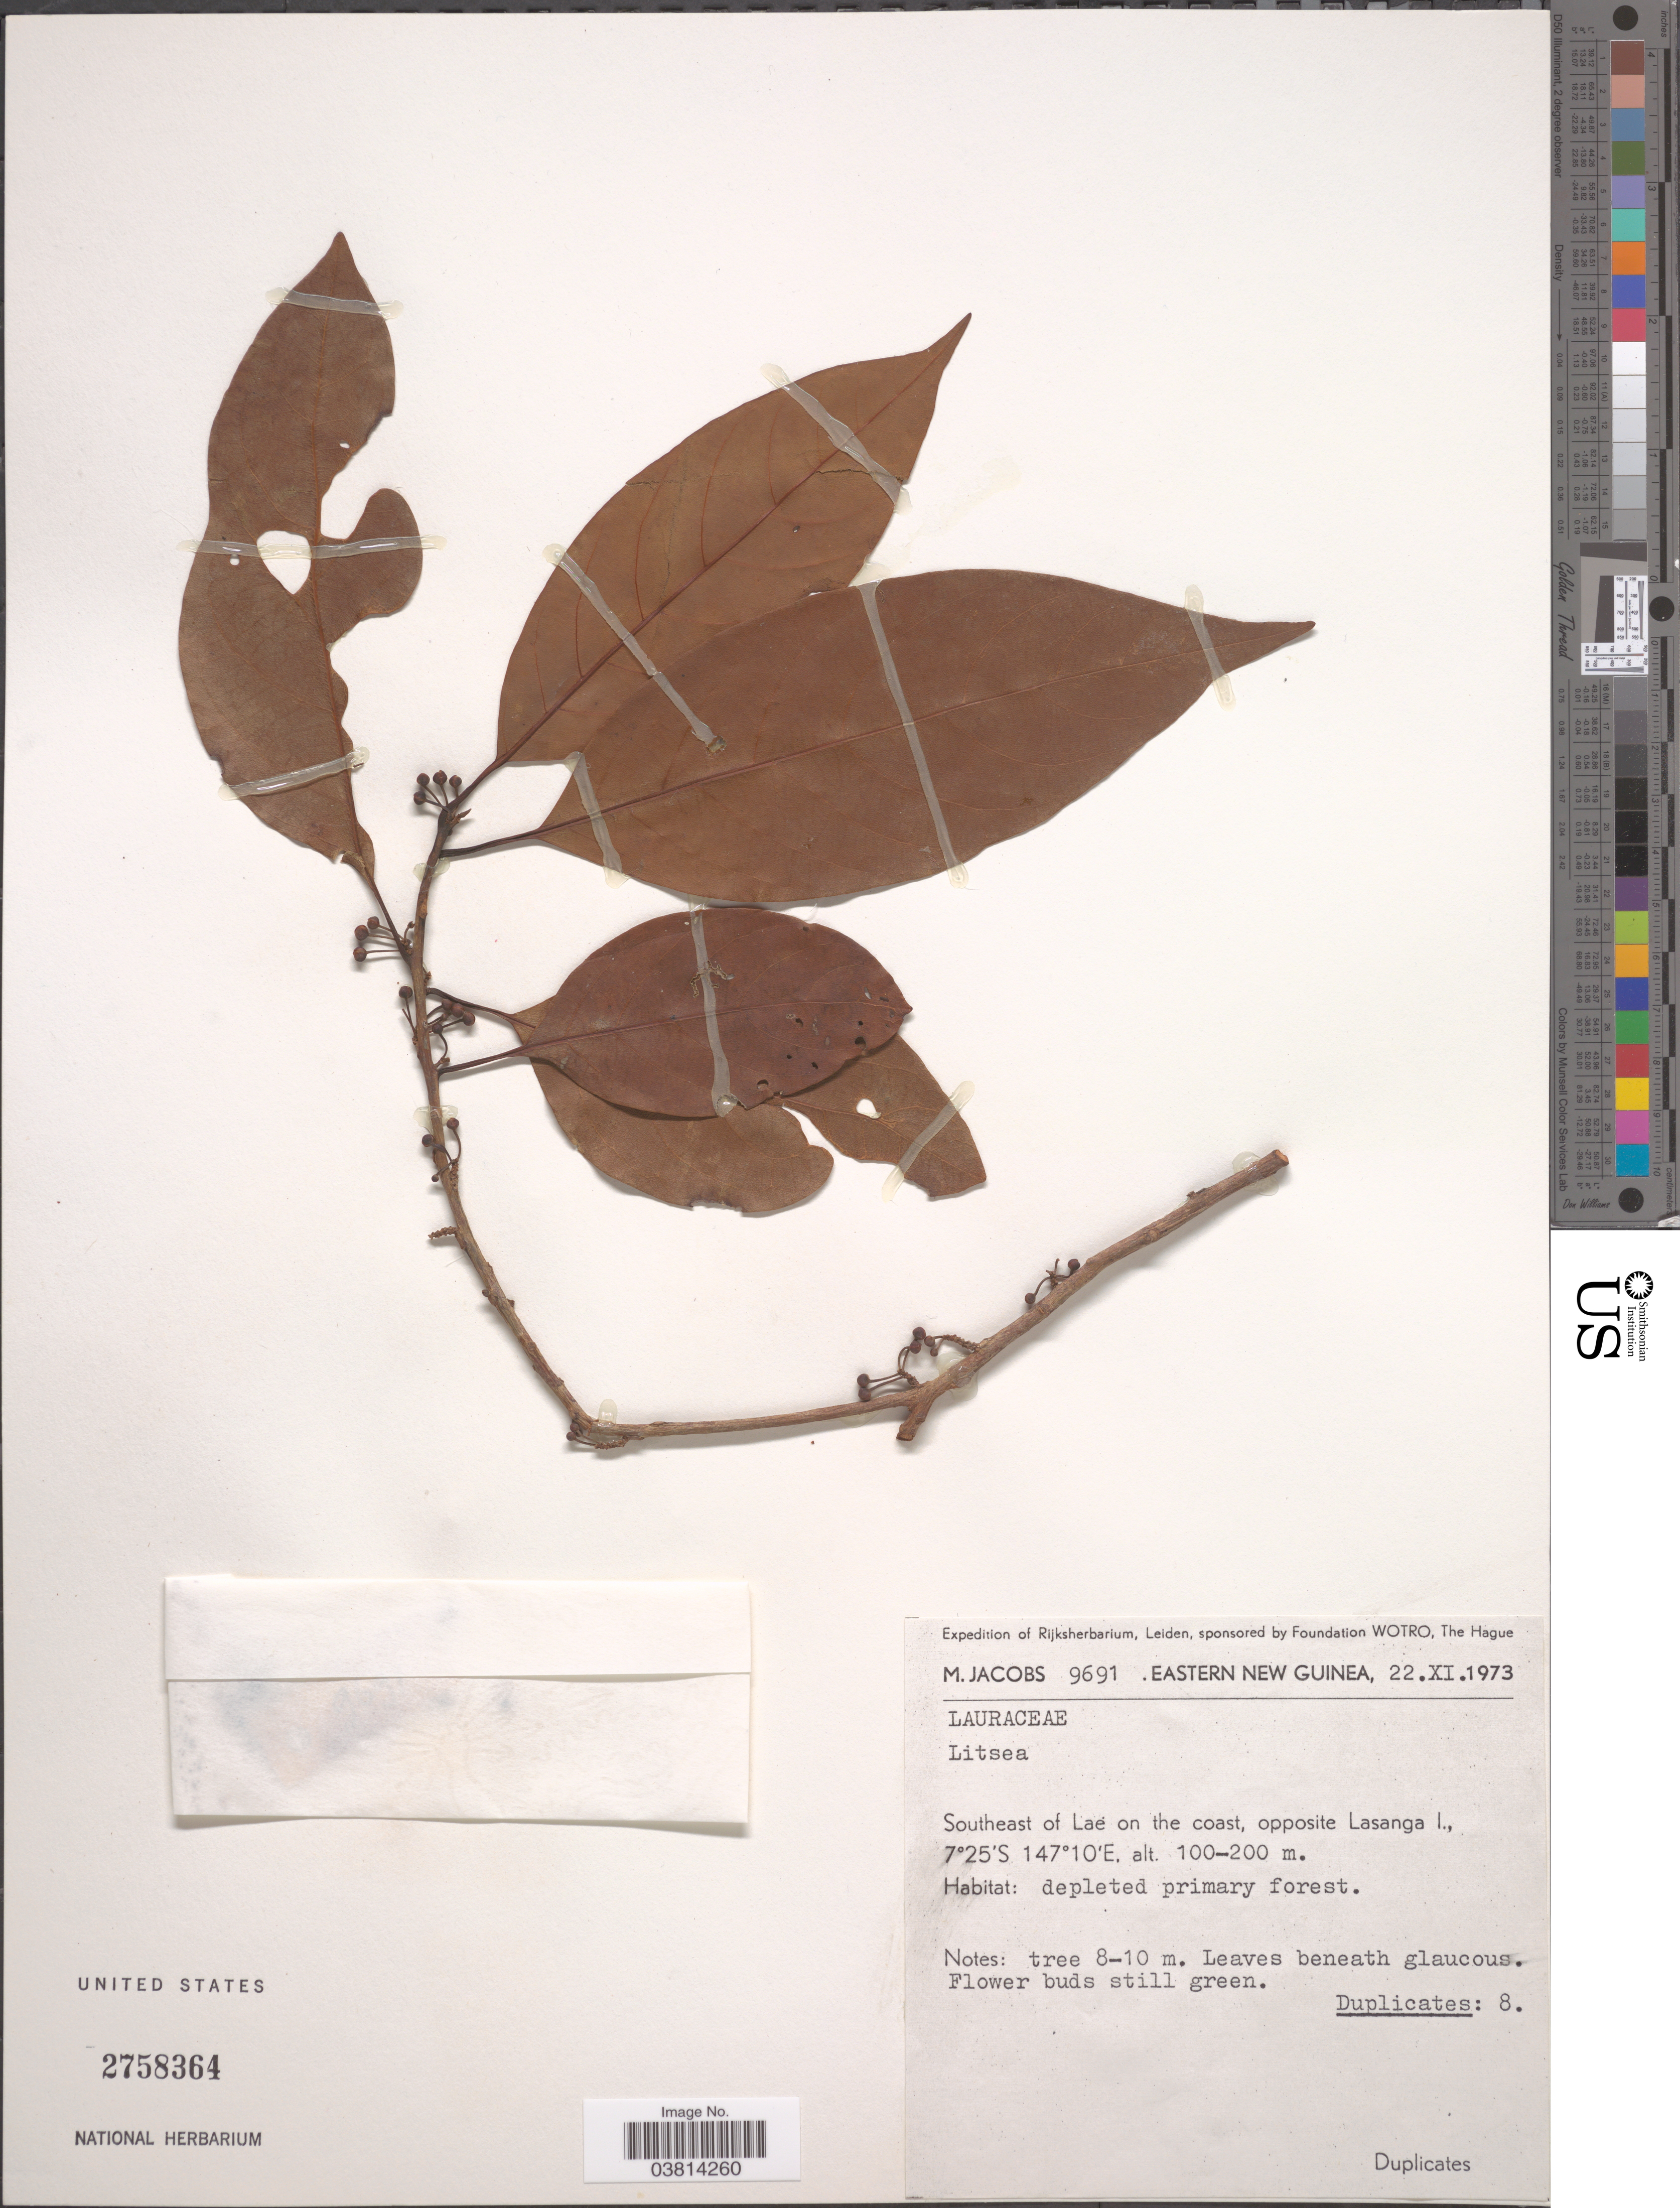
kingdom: Plantae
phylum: Tracheophyta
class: Magnoliopsida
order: Laurales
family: Lauraceae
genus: Litsea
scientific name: Litsea sp.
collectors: M. Jacobs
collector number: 9691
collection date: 1973-11-22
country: Papua New Guinea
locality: Eastern New Guinea. Southeast of Lae on the coast, opposite Lasanga I.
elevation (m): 100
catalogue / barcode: US 2758364